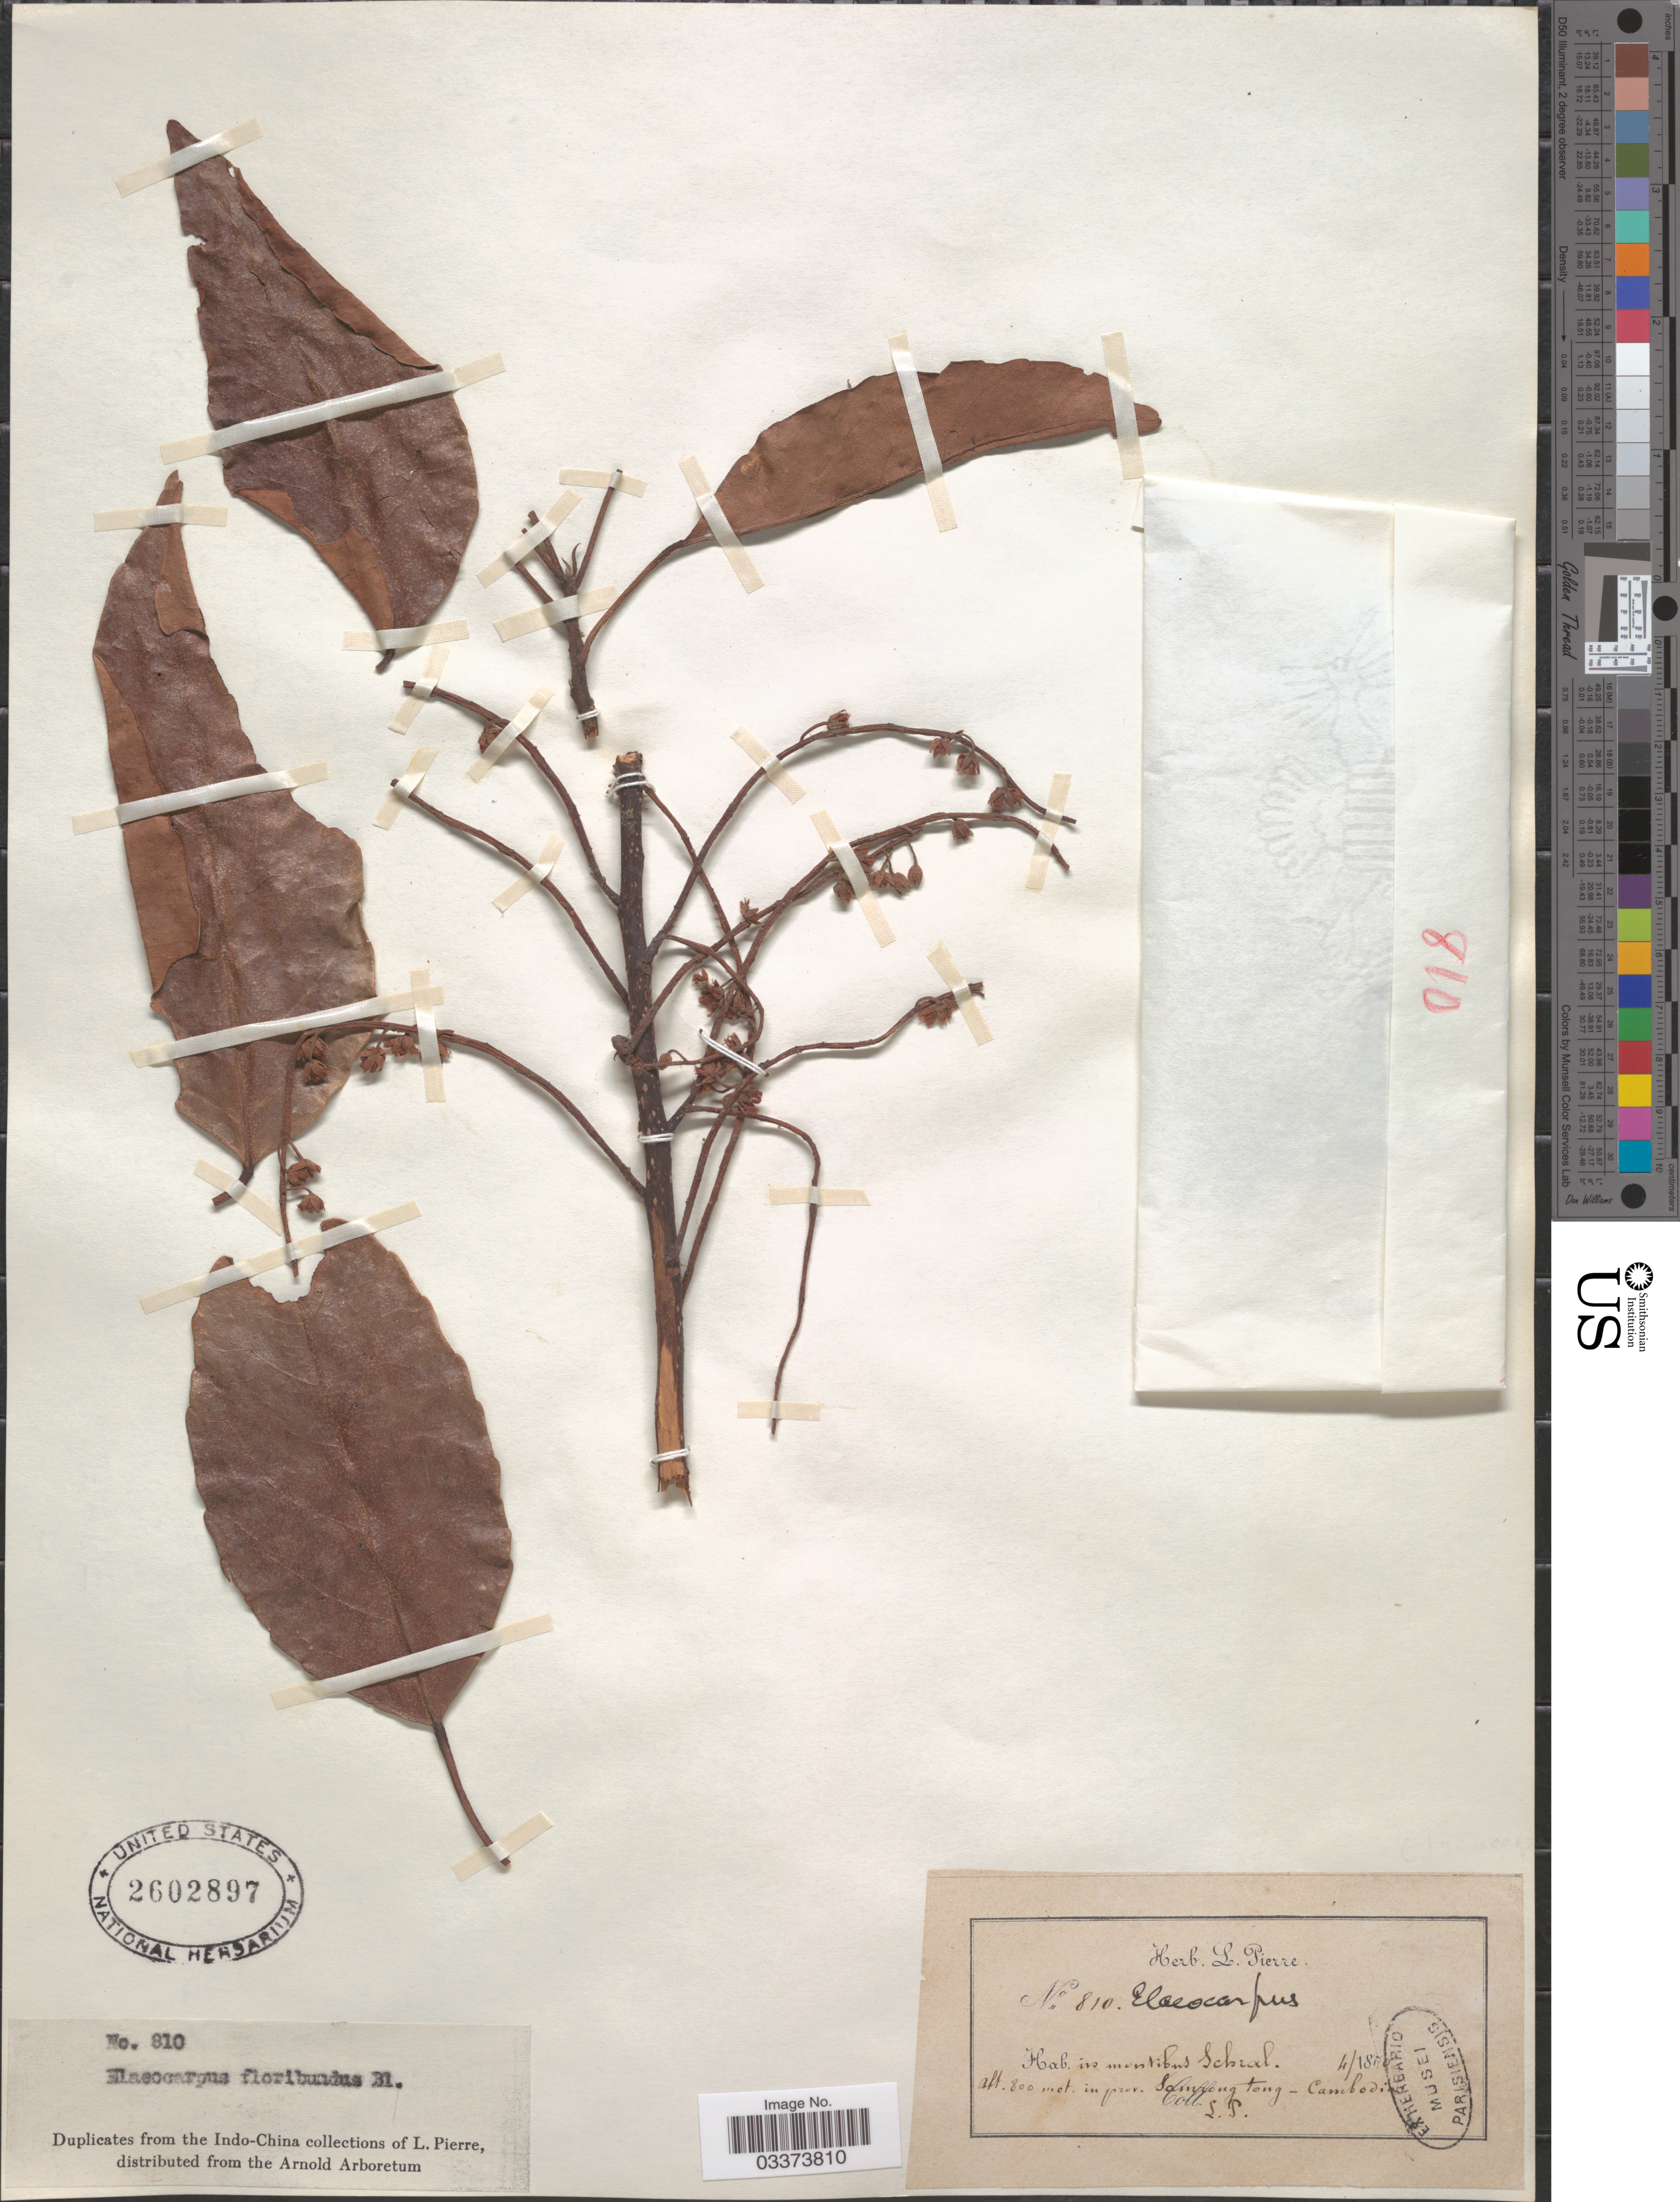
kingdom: Plantae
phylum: Tracheophyta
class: Magnoliopsida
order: Oxalidales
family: Elaeocarpaceae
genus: Elaeocarpus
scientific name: Elaeocarpus floribundus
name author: Blume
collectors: L. P.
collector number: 810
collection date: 1870-04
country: Cambodia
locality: In montibus Schral. In prov. Samrong tong.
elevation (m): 800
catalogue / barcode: US 2602897